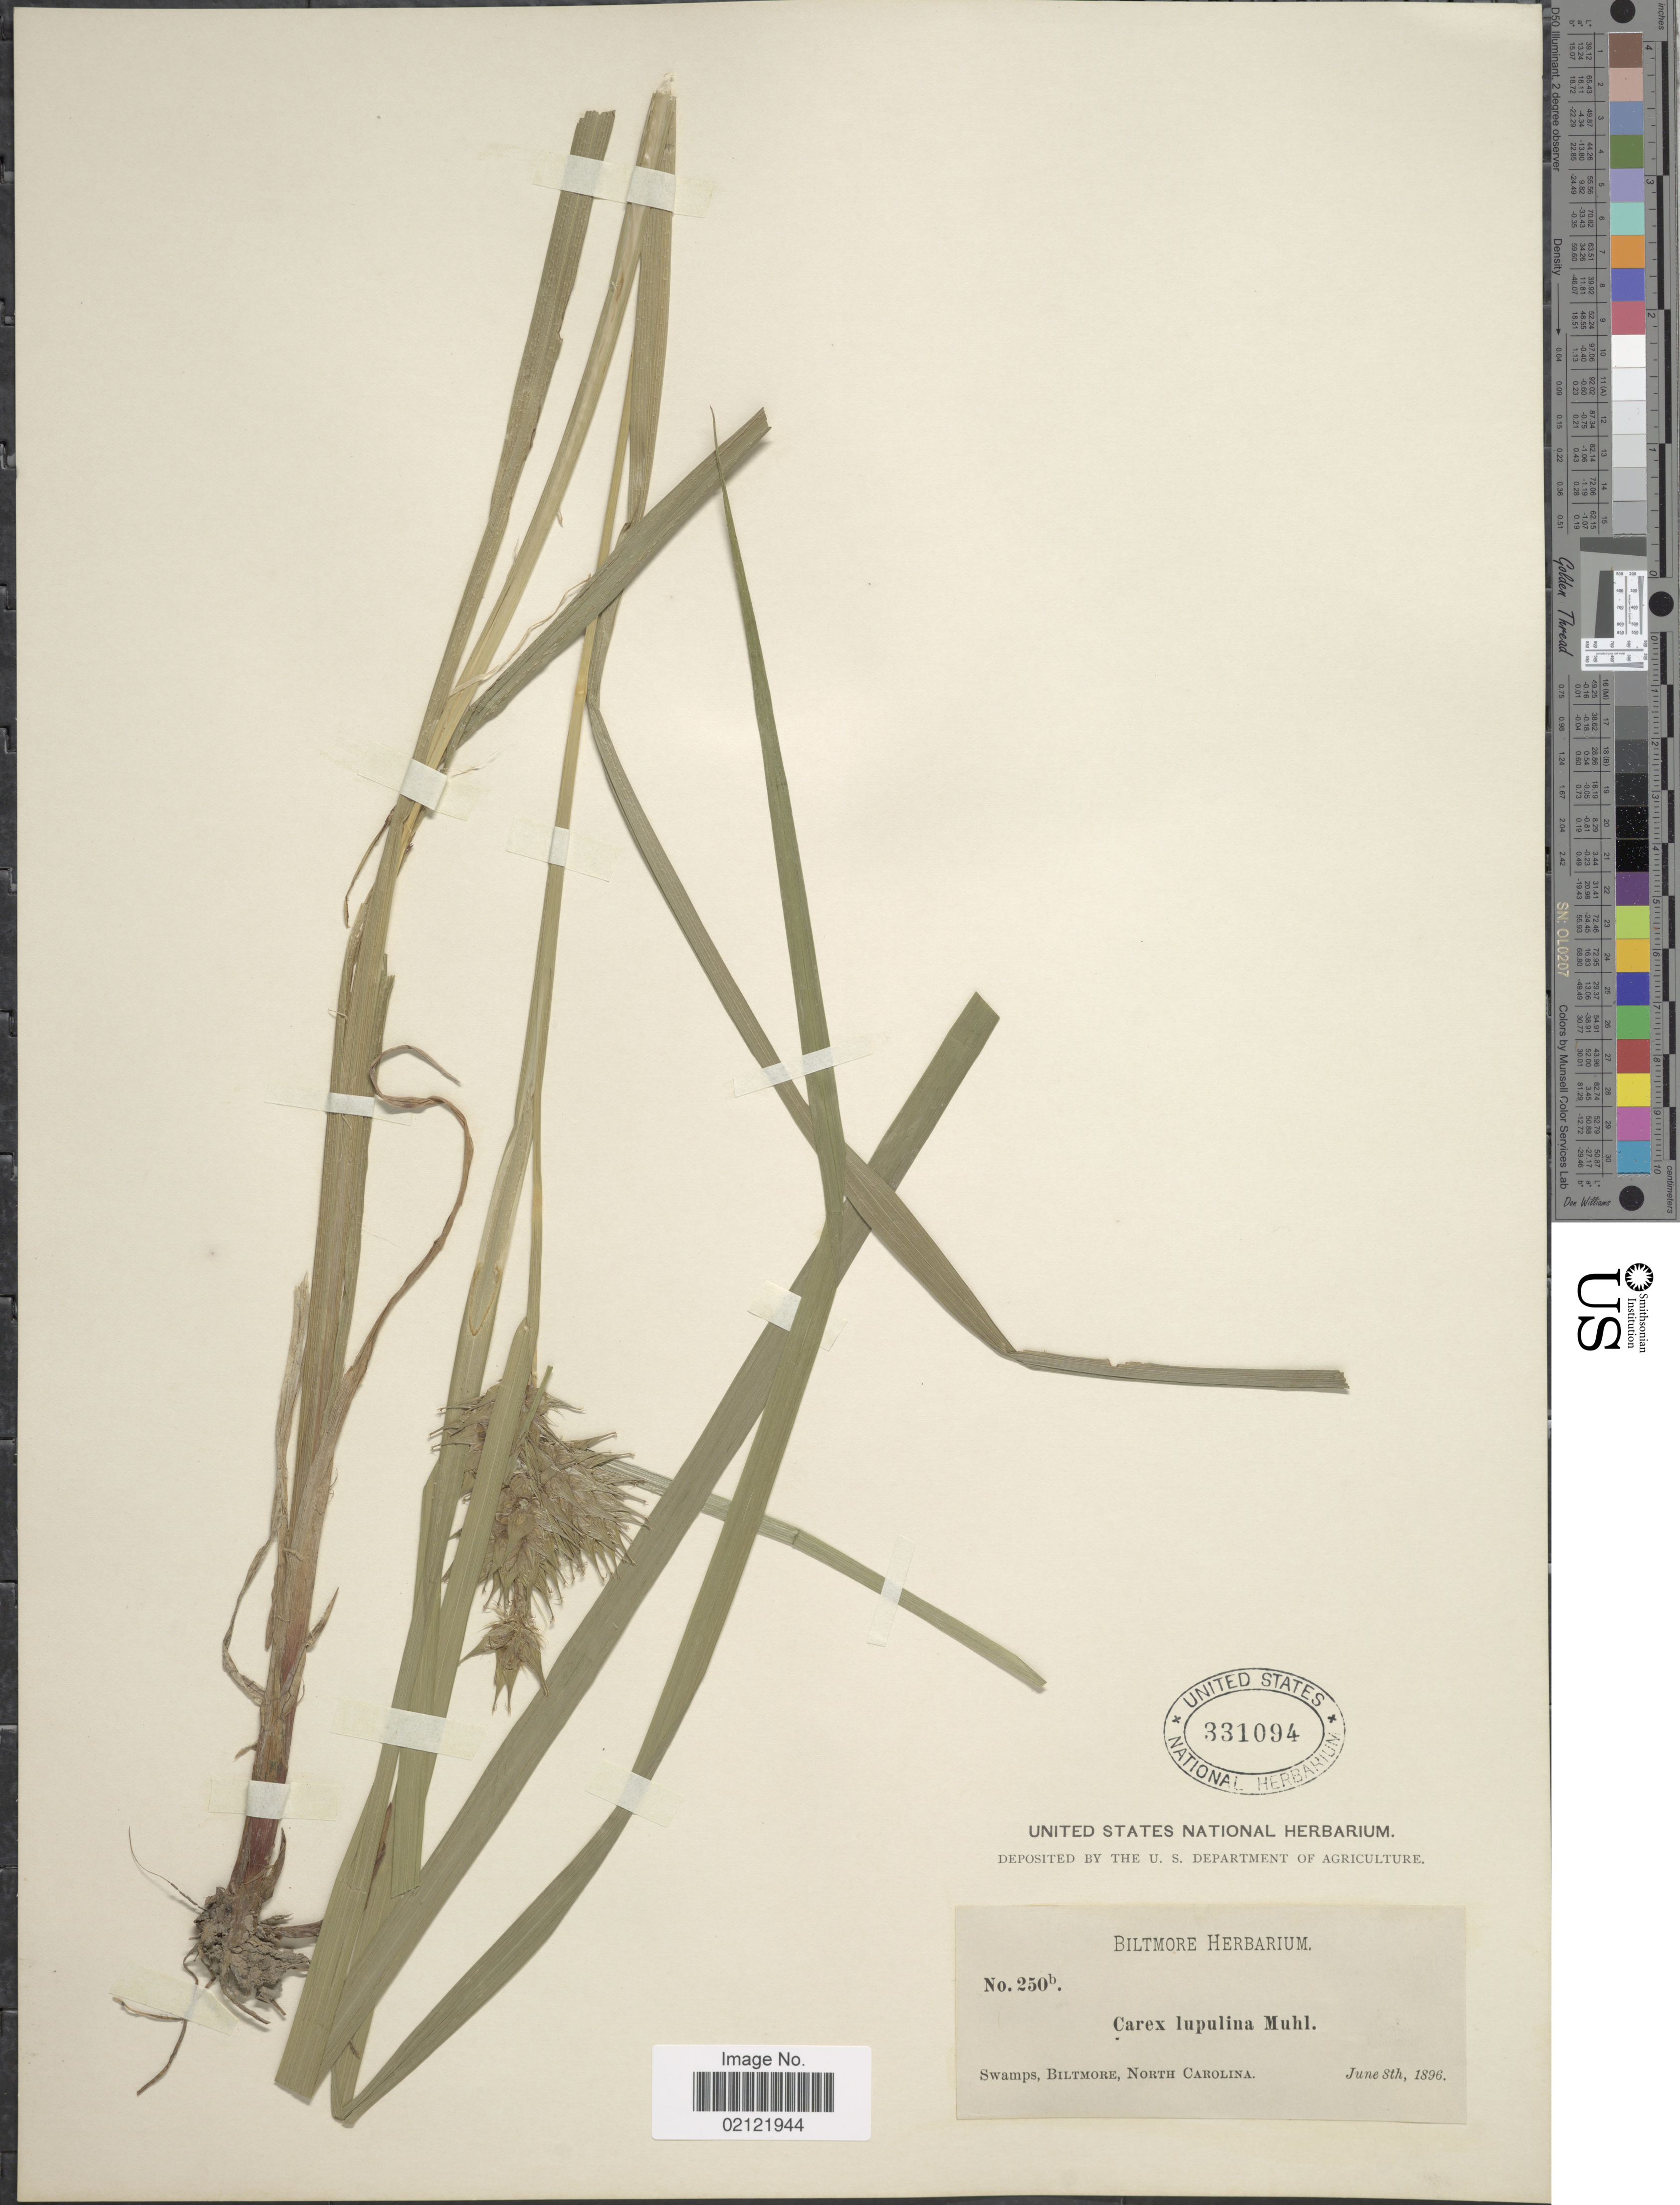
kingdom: Plantae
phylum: Tracheophyta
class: Liliopsida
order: Poales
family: Cyperaceae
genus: Carex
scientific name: Carex lupulina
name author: Muhl. ex Willd.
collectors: ex herb. Biltmore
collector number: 250b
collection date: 1896-06-08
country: United States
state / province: North Carolina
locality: Swamps, Biltmore, North Carolina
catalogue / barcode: US 331094